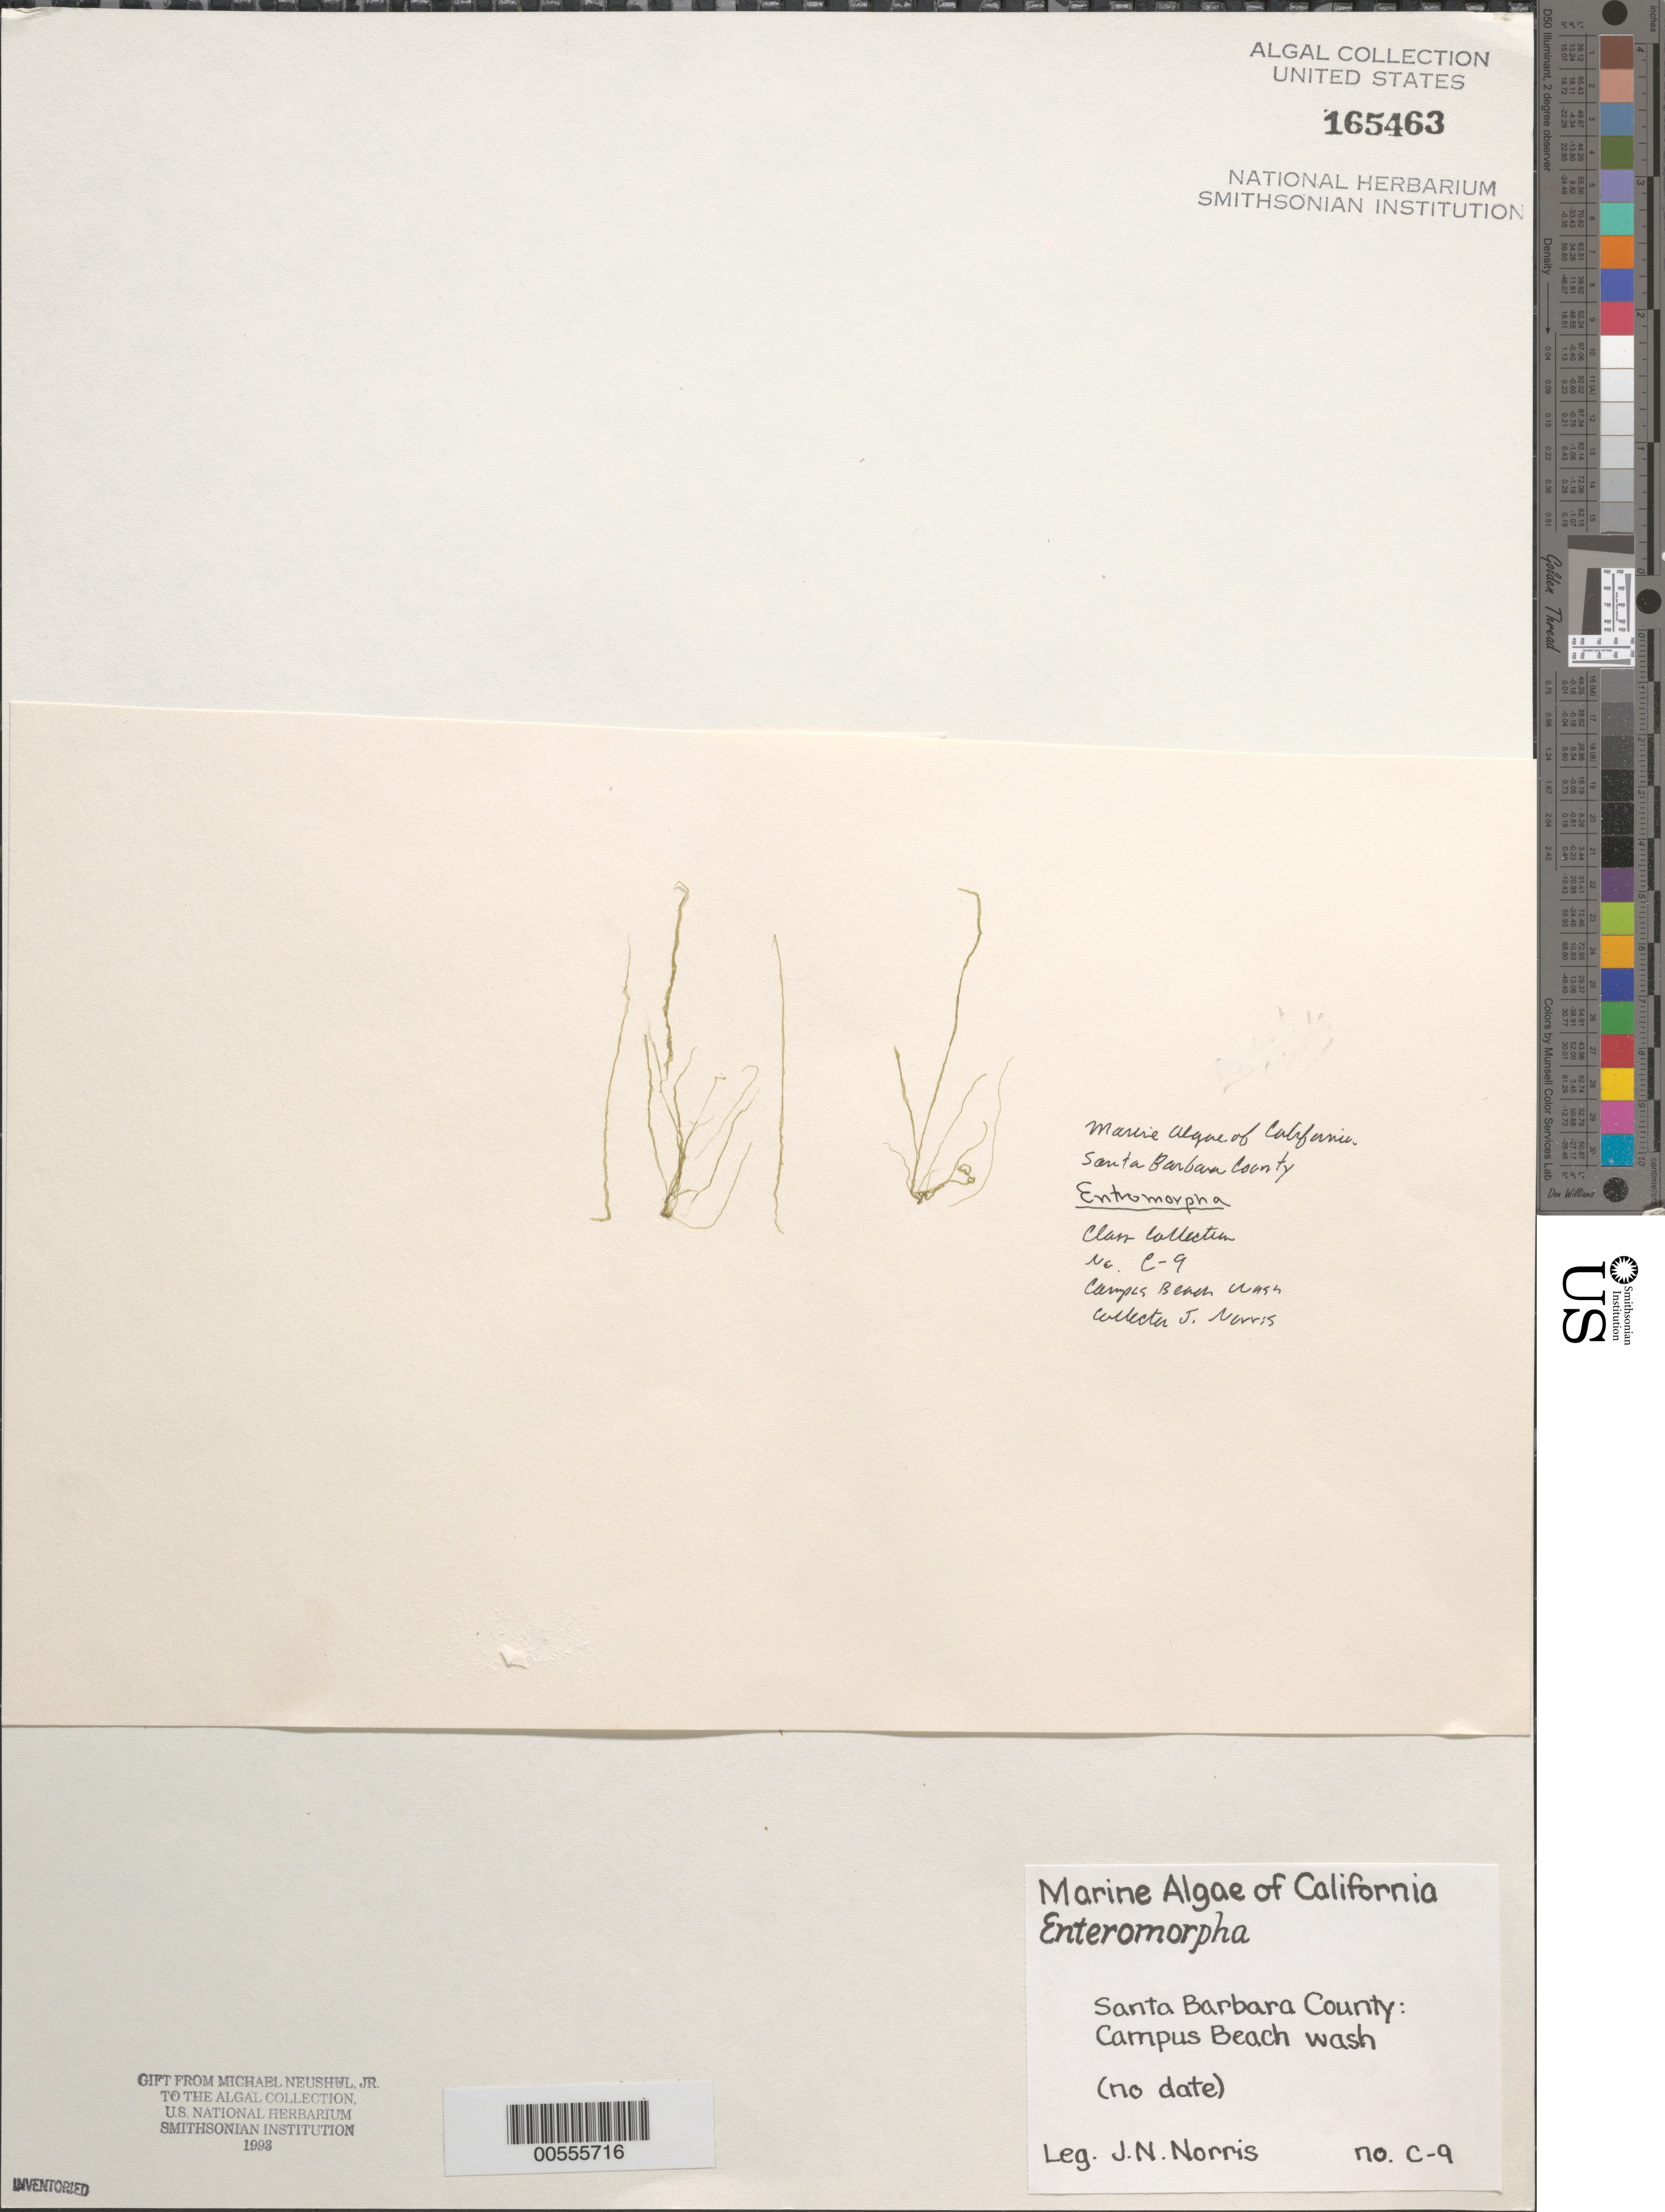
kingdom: Plantae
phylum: Chlorophyta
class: Ulvophyceae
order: Ulvales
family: Ulvaceae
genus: Ulva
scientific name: Ulva sp.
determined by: Algae name updating Project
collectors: J. N. Norris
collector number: C-9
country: United States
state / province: California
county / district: Santa Barbara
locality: Campus Beach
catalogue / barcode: US 165463